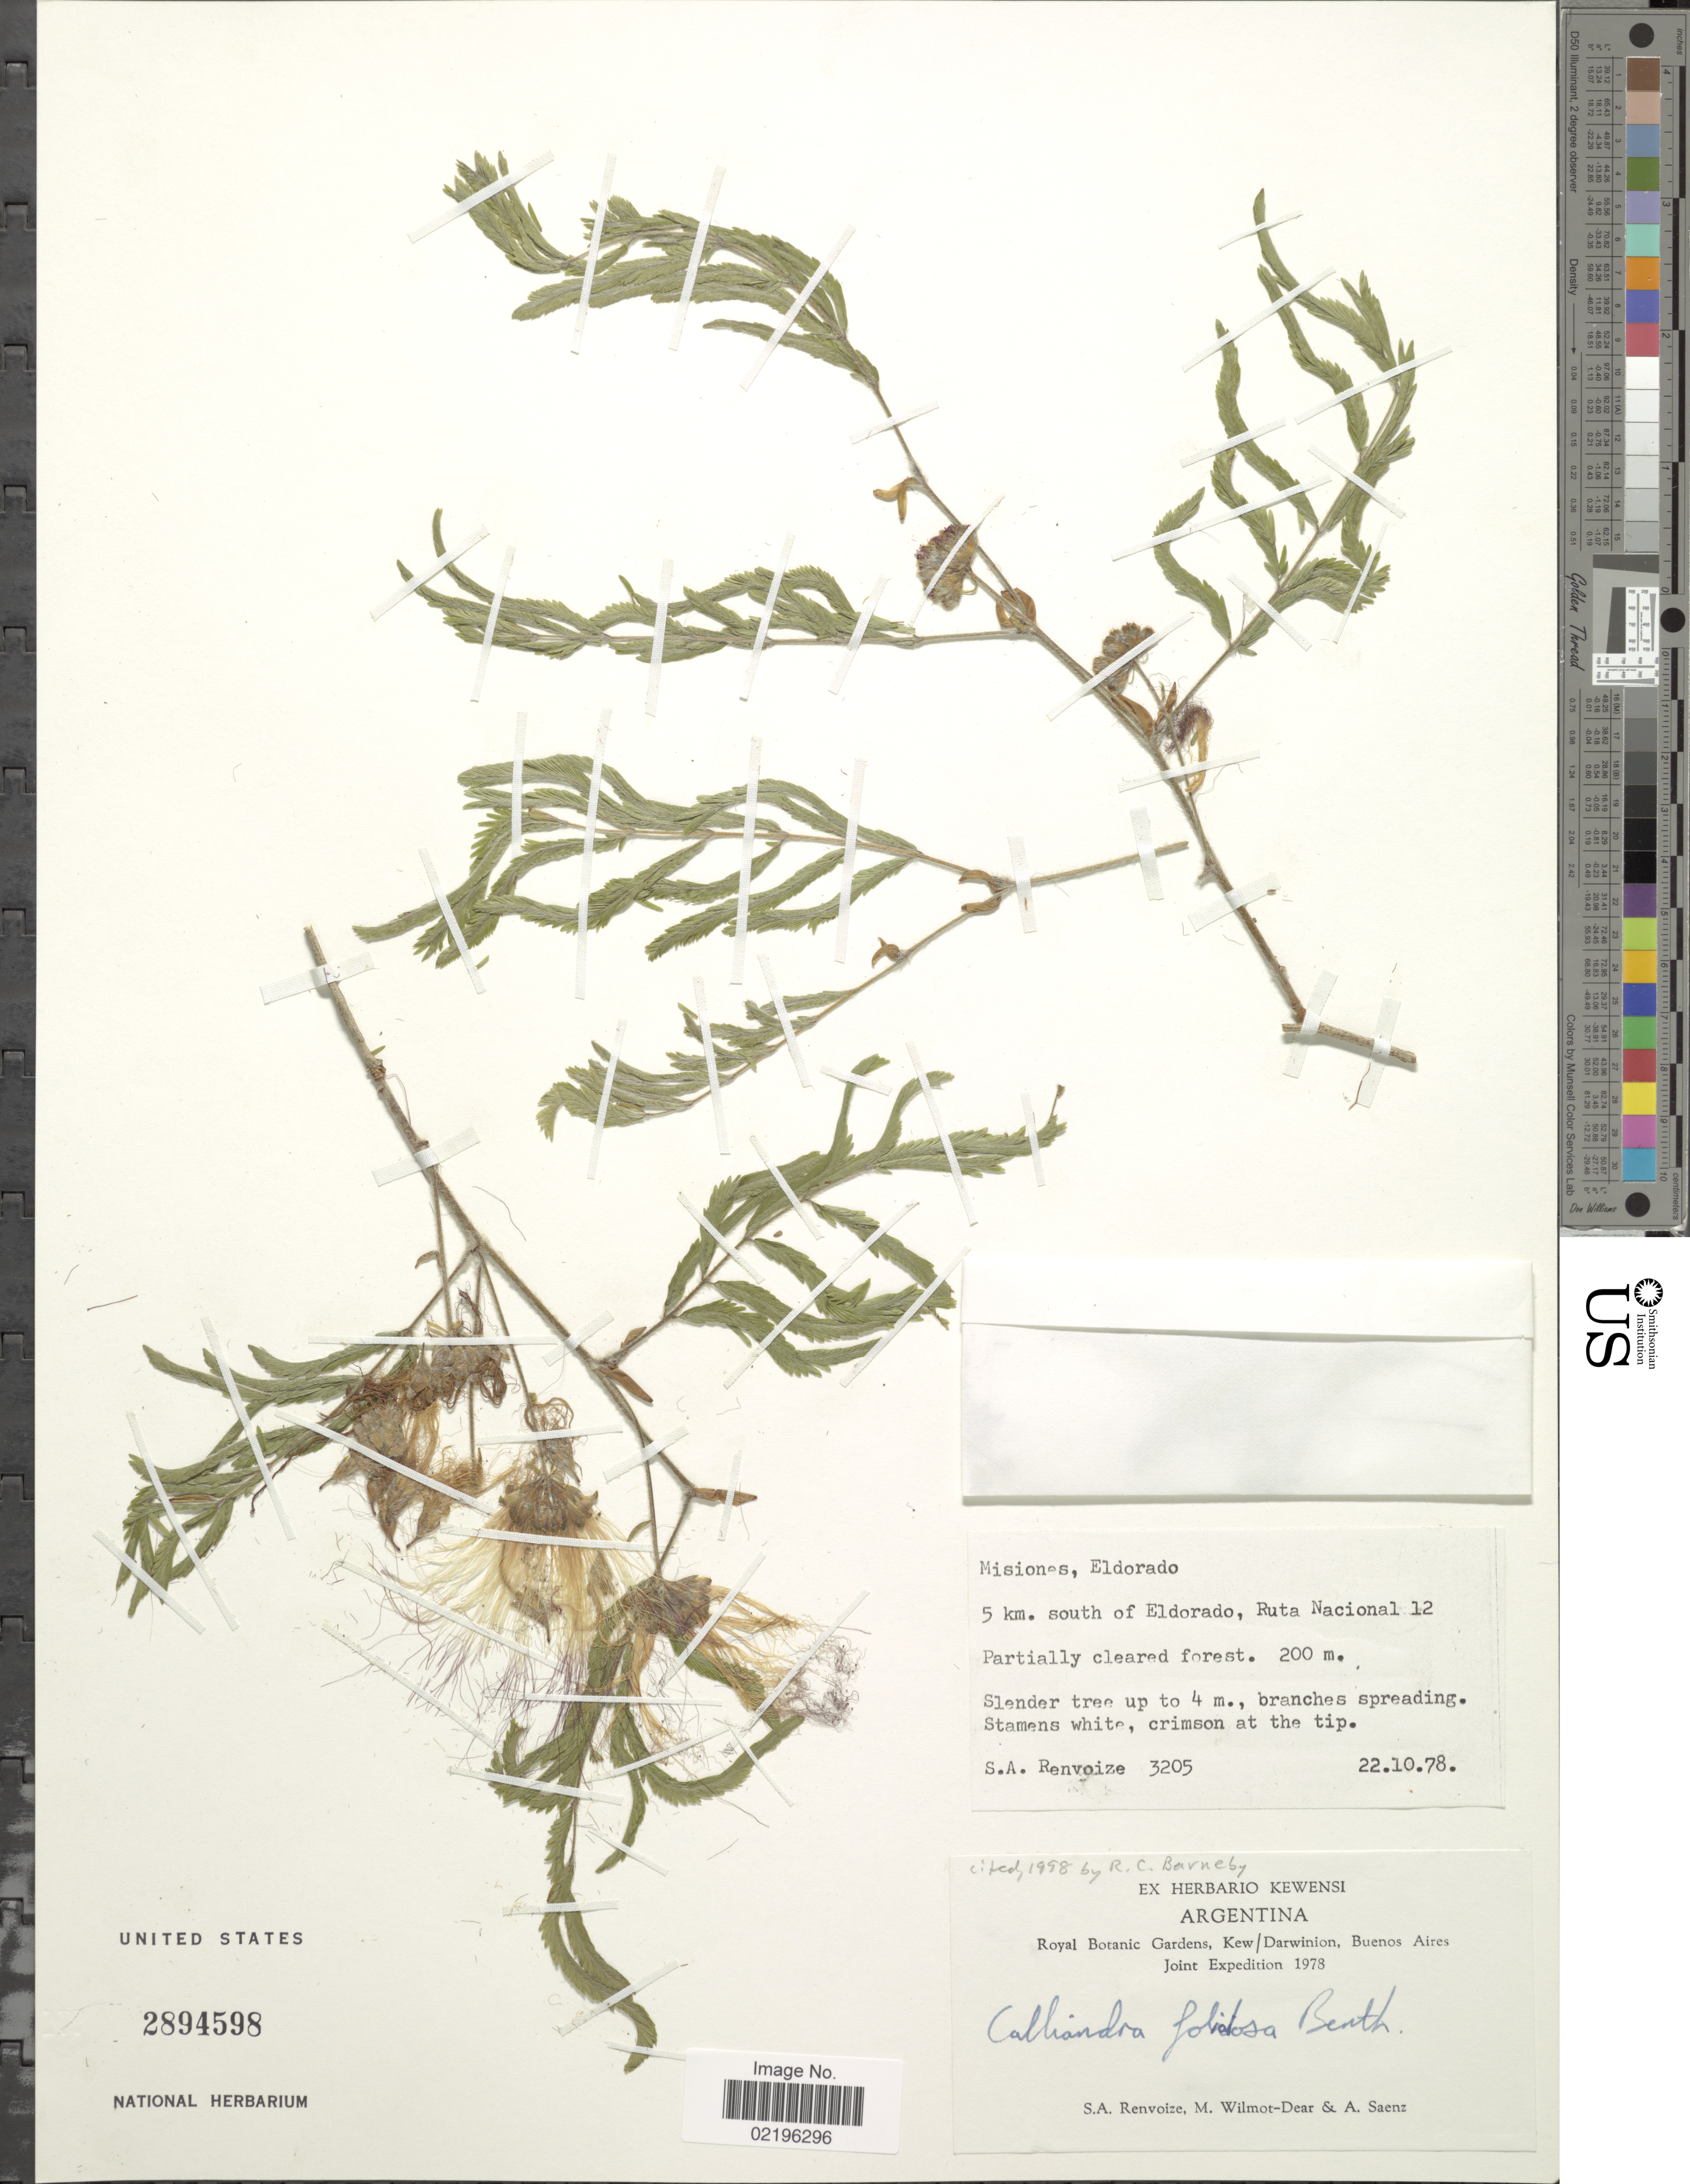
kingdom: Plantae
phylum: Tracheophyta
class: Magnoliopsida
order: Fabales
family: Fabaceae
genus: Calliandra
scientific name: Calliandra foliolosa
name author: Benth.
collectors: S. A. Renvoize, M. Wilmot-Dear & A. Saenz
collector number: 3205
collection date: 1978-10-22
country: Argentina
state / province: Misiones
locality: Eldorado. 5 km. south of Eldorado, Ruta Nacional 12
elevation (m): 200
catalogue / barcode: US 2894598